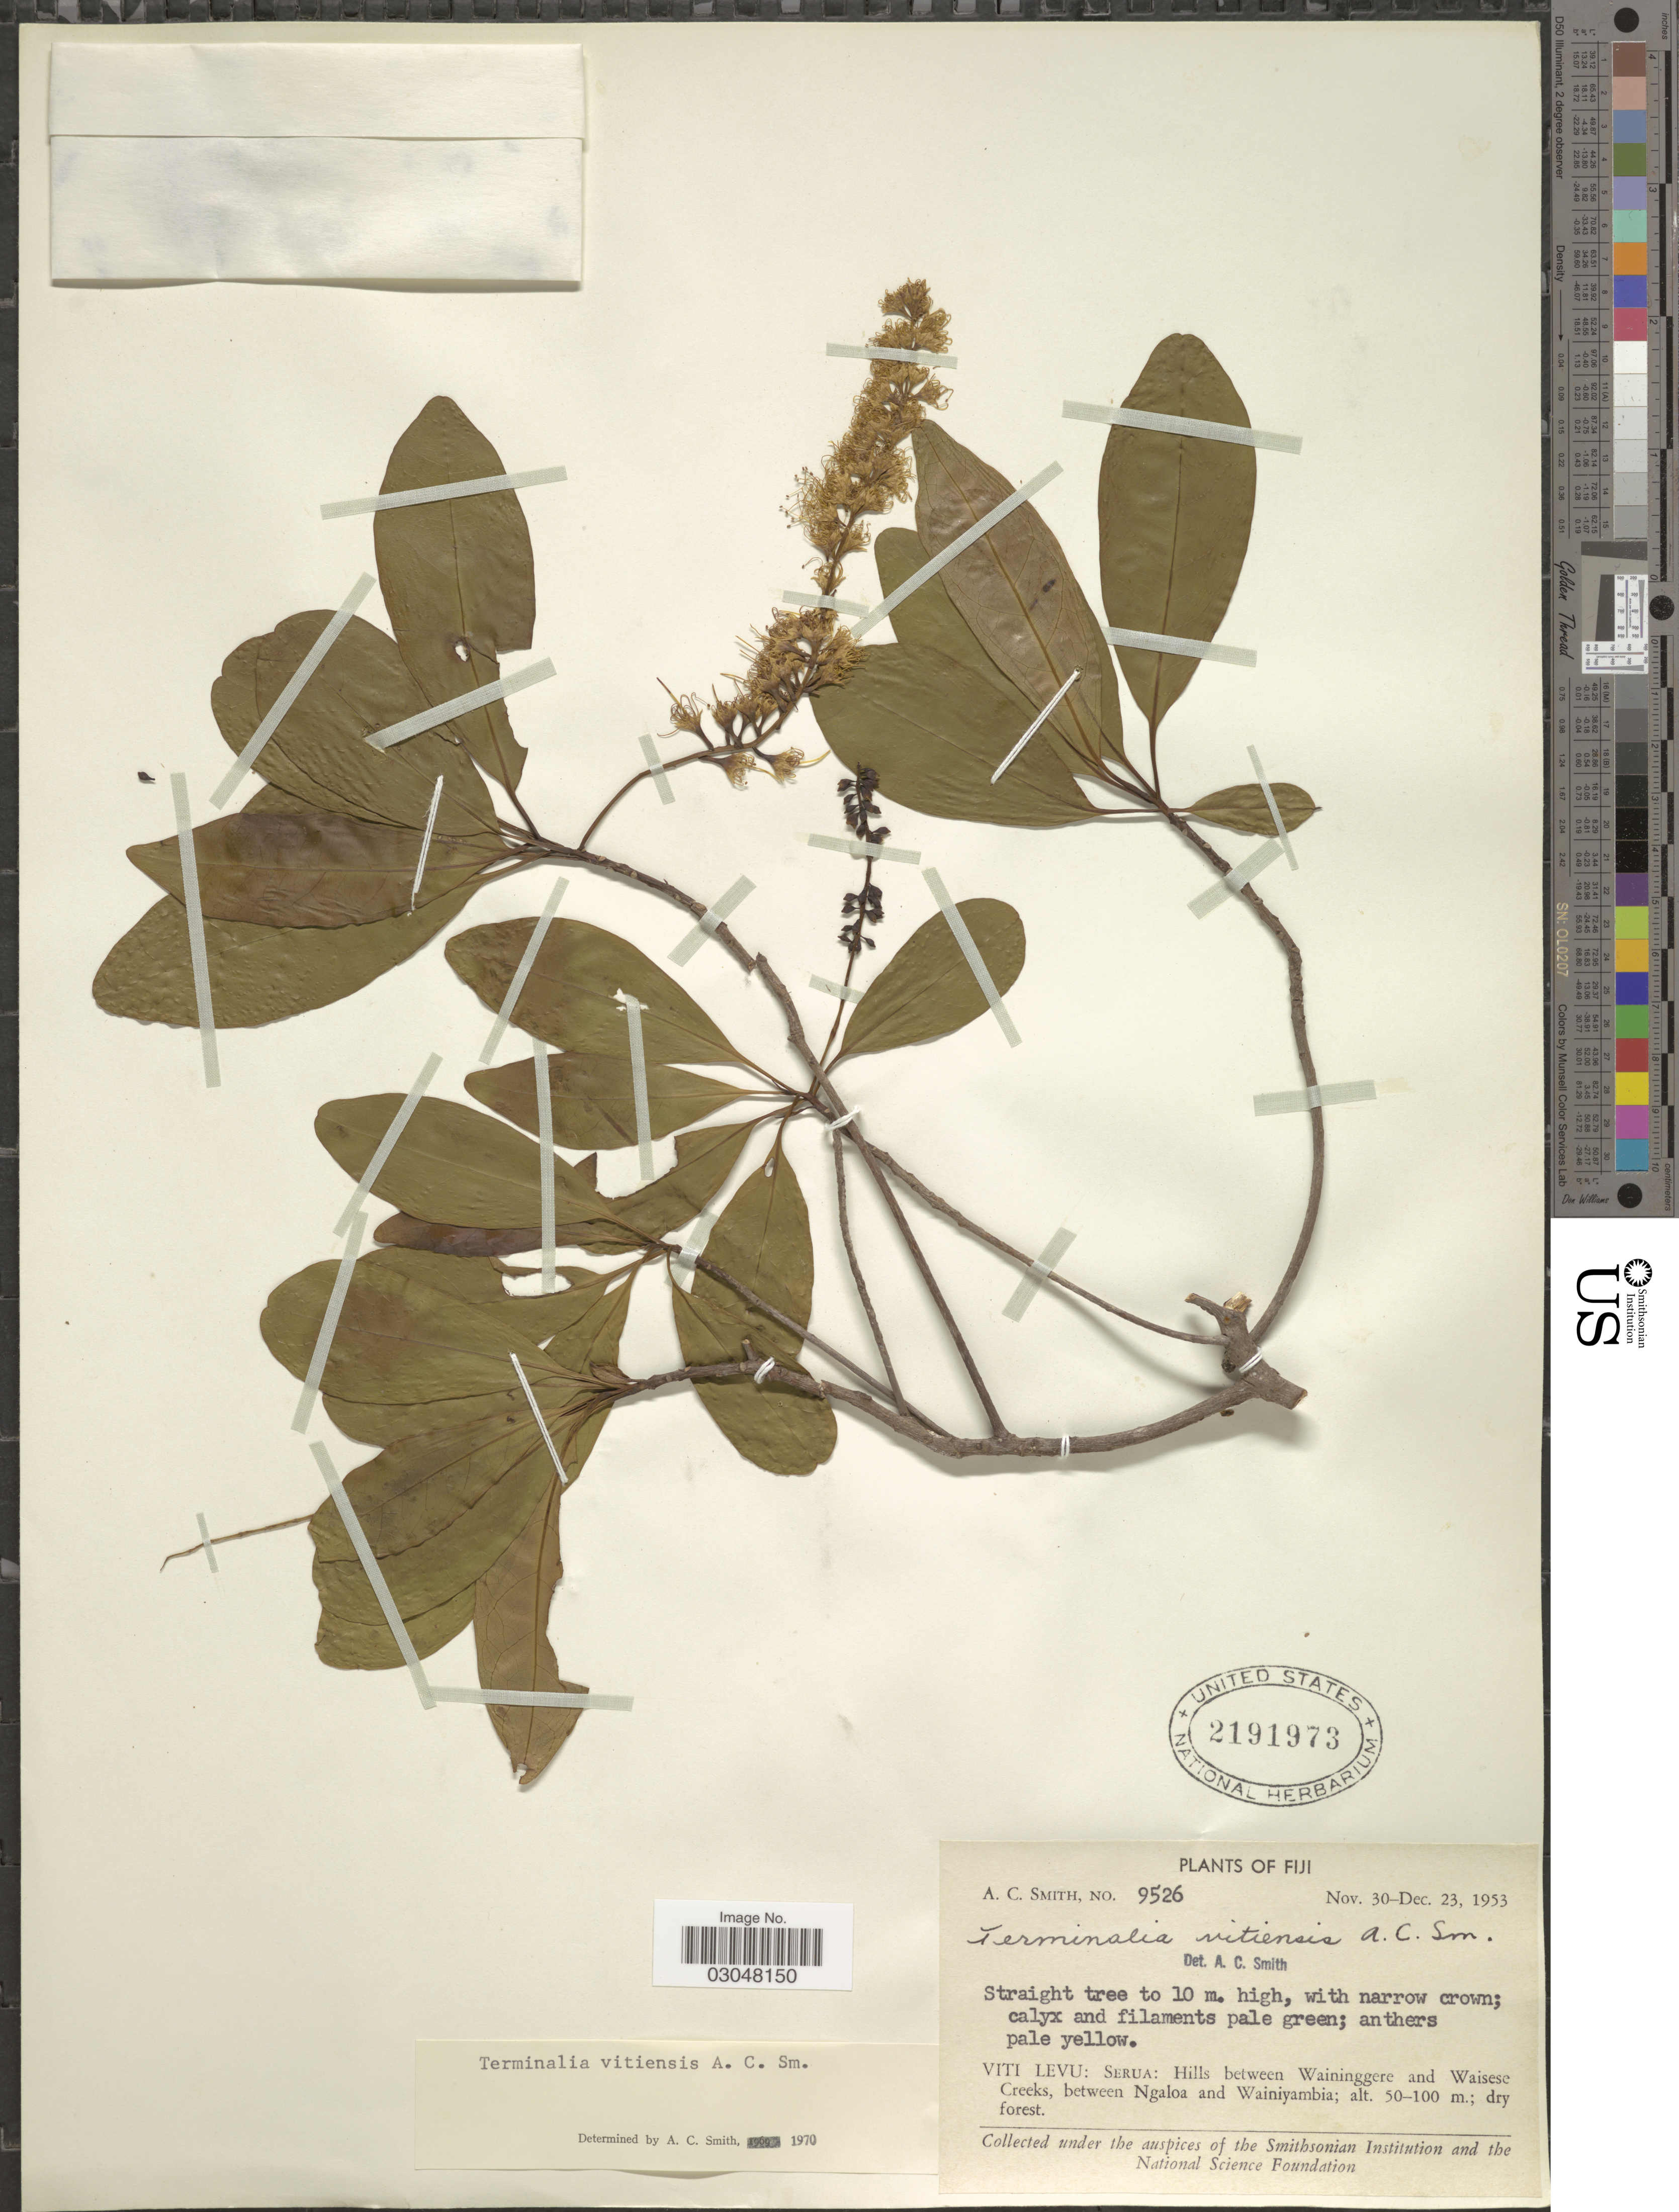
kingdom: Plantae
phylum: Tracheophyta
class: Magnoliopsida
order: Myrtales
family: Combretaceae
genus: Terminalia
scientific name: Terminalia vitiensis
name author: A.C. Sm.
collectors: A. C. Smith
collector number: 9526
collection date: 1953-11-30/1953-12-23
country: Fiji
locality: Viti Levu: Serua: Hills between Waininggere and Waisese Creeks, between Ngaloa and Wainiyambia.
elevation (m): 50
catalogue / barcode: US 2191973